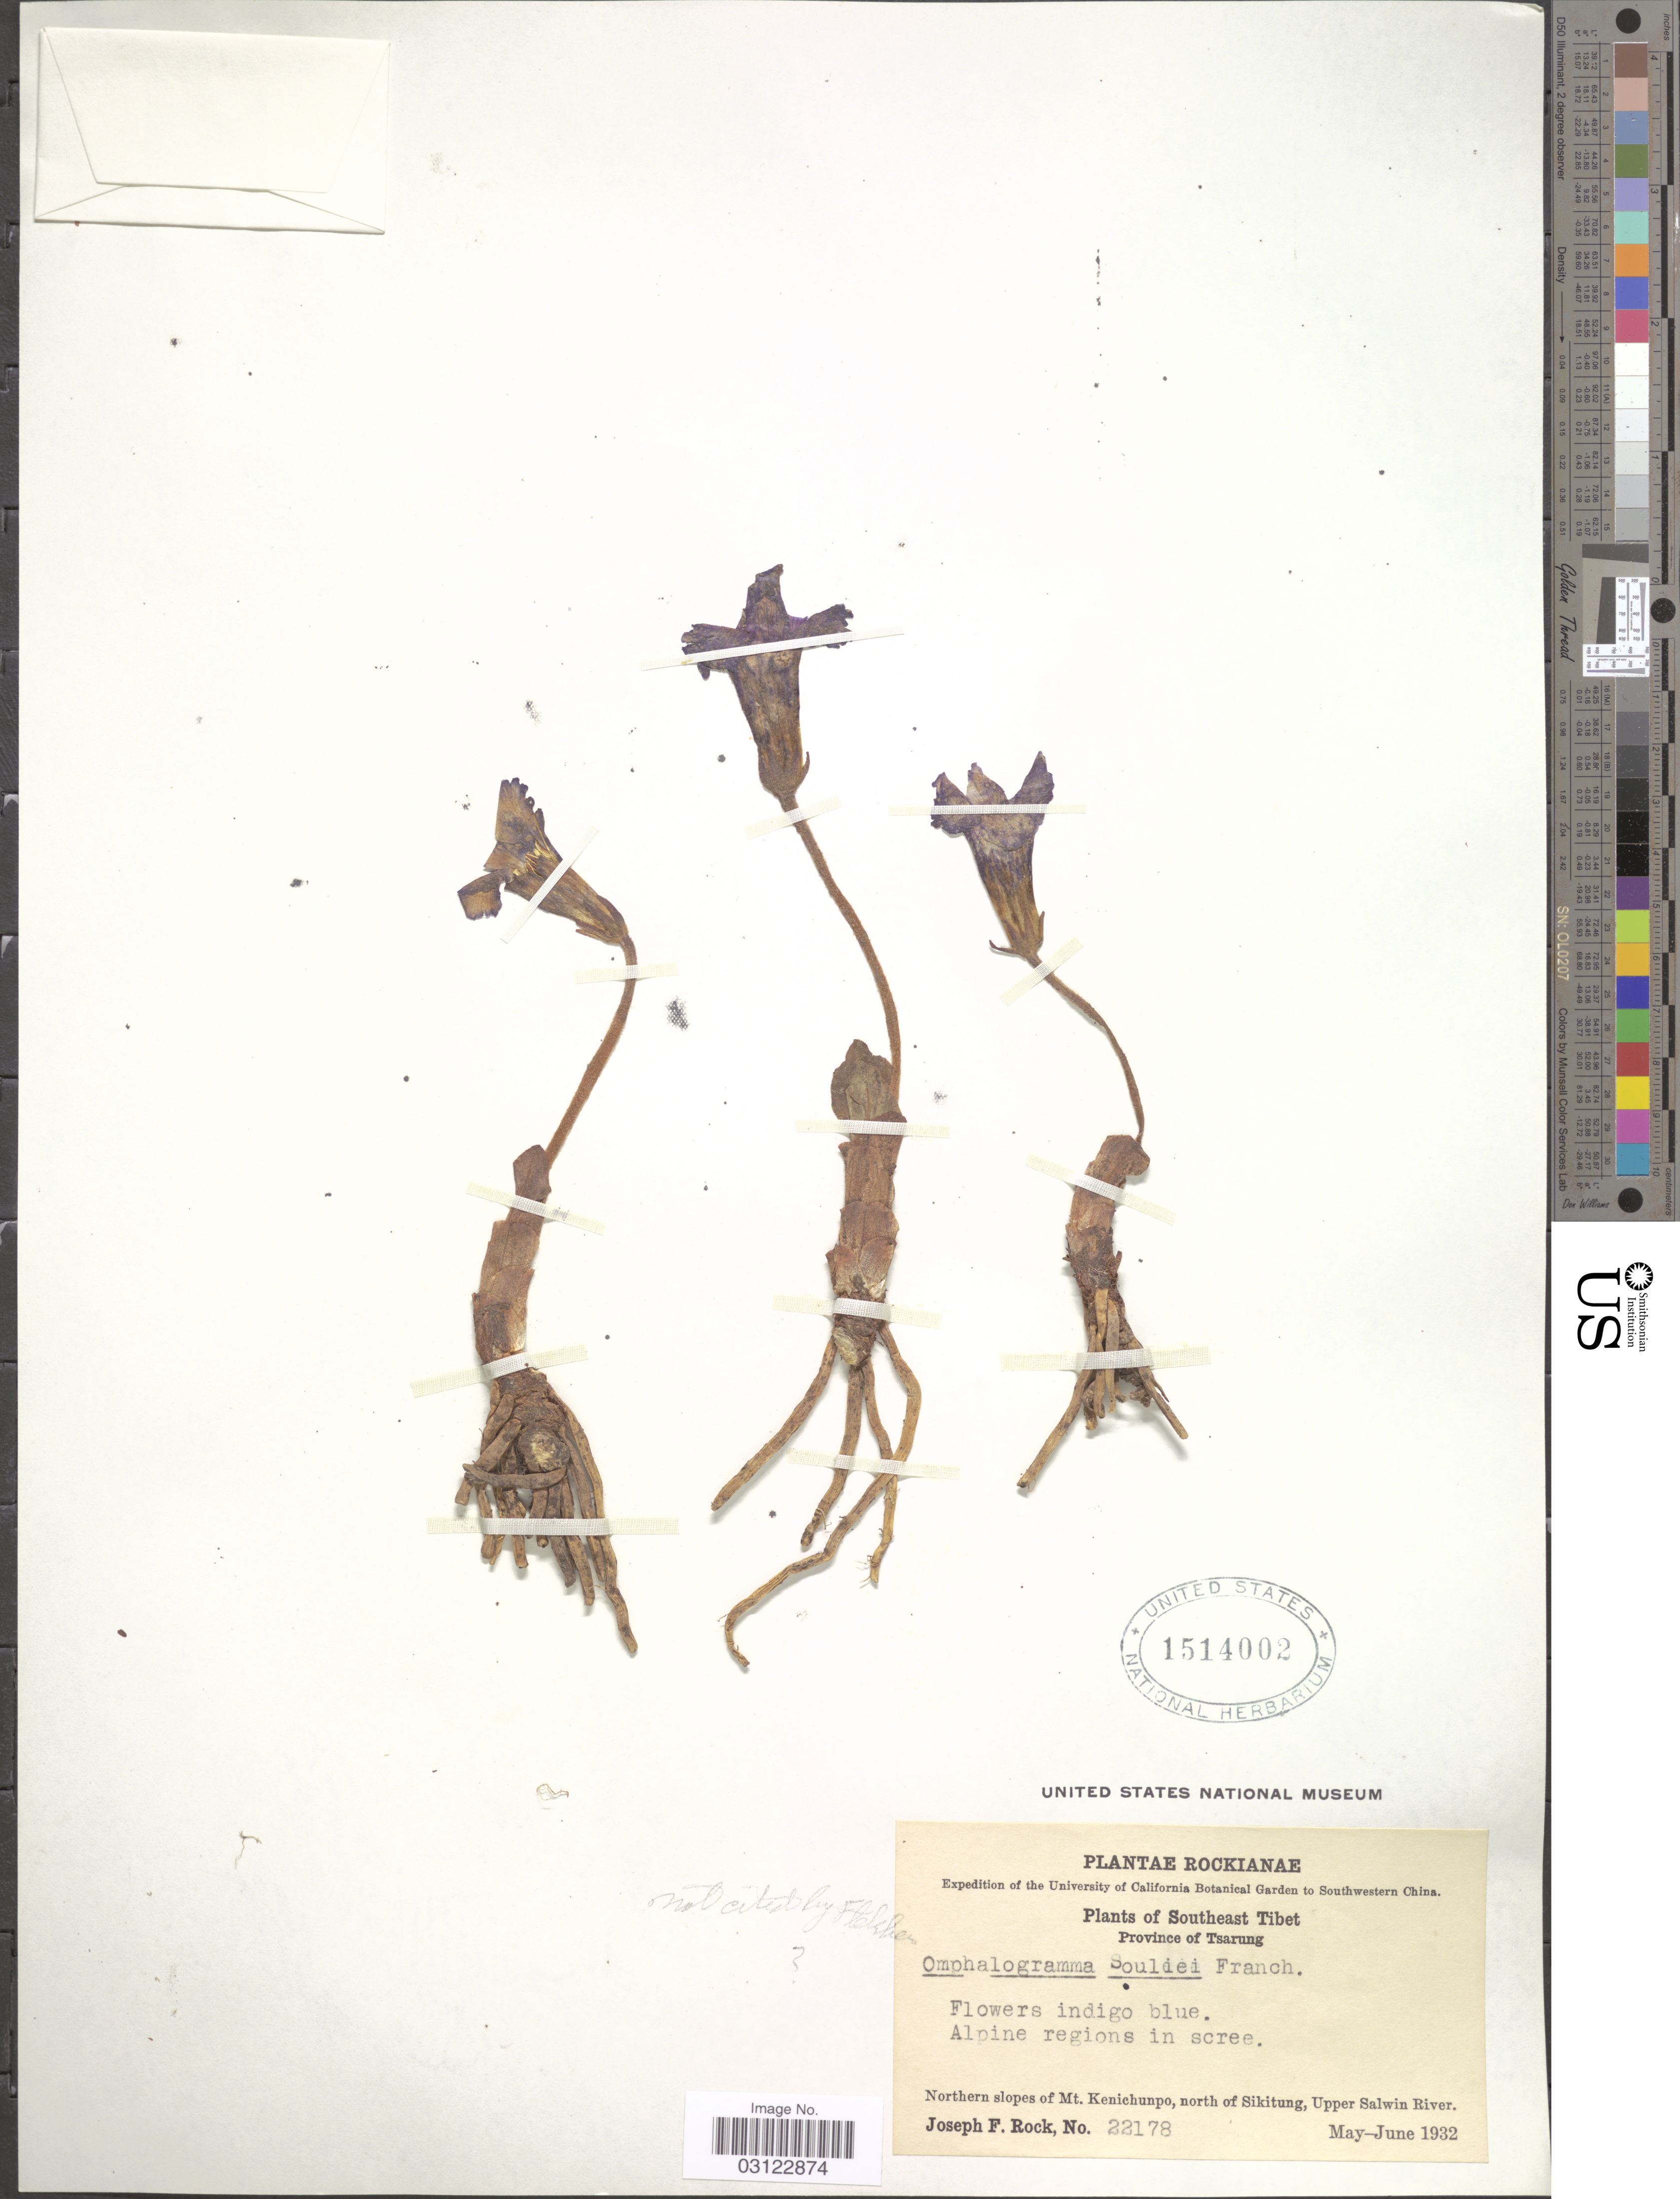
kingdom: Plantae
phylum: Tracheophyta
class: Magnoliopsida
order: Ericales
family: Primulaceae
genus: Omphalogramma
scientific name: Omphalogramma souliei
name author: Franch.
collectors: J. F. Rock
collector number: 22178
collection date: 1932-05/1932-06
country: China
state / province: Xizang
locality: Southwestern China. Southeast Tibet. Province of Tsarung. Alpine regions in scree. Northern slopes of Mt. Kenichunpo, north of Sikitung, Upper Salwin River.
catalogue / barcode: US 1514002